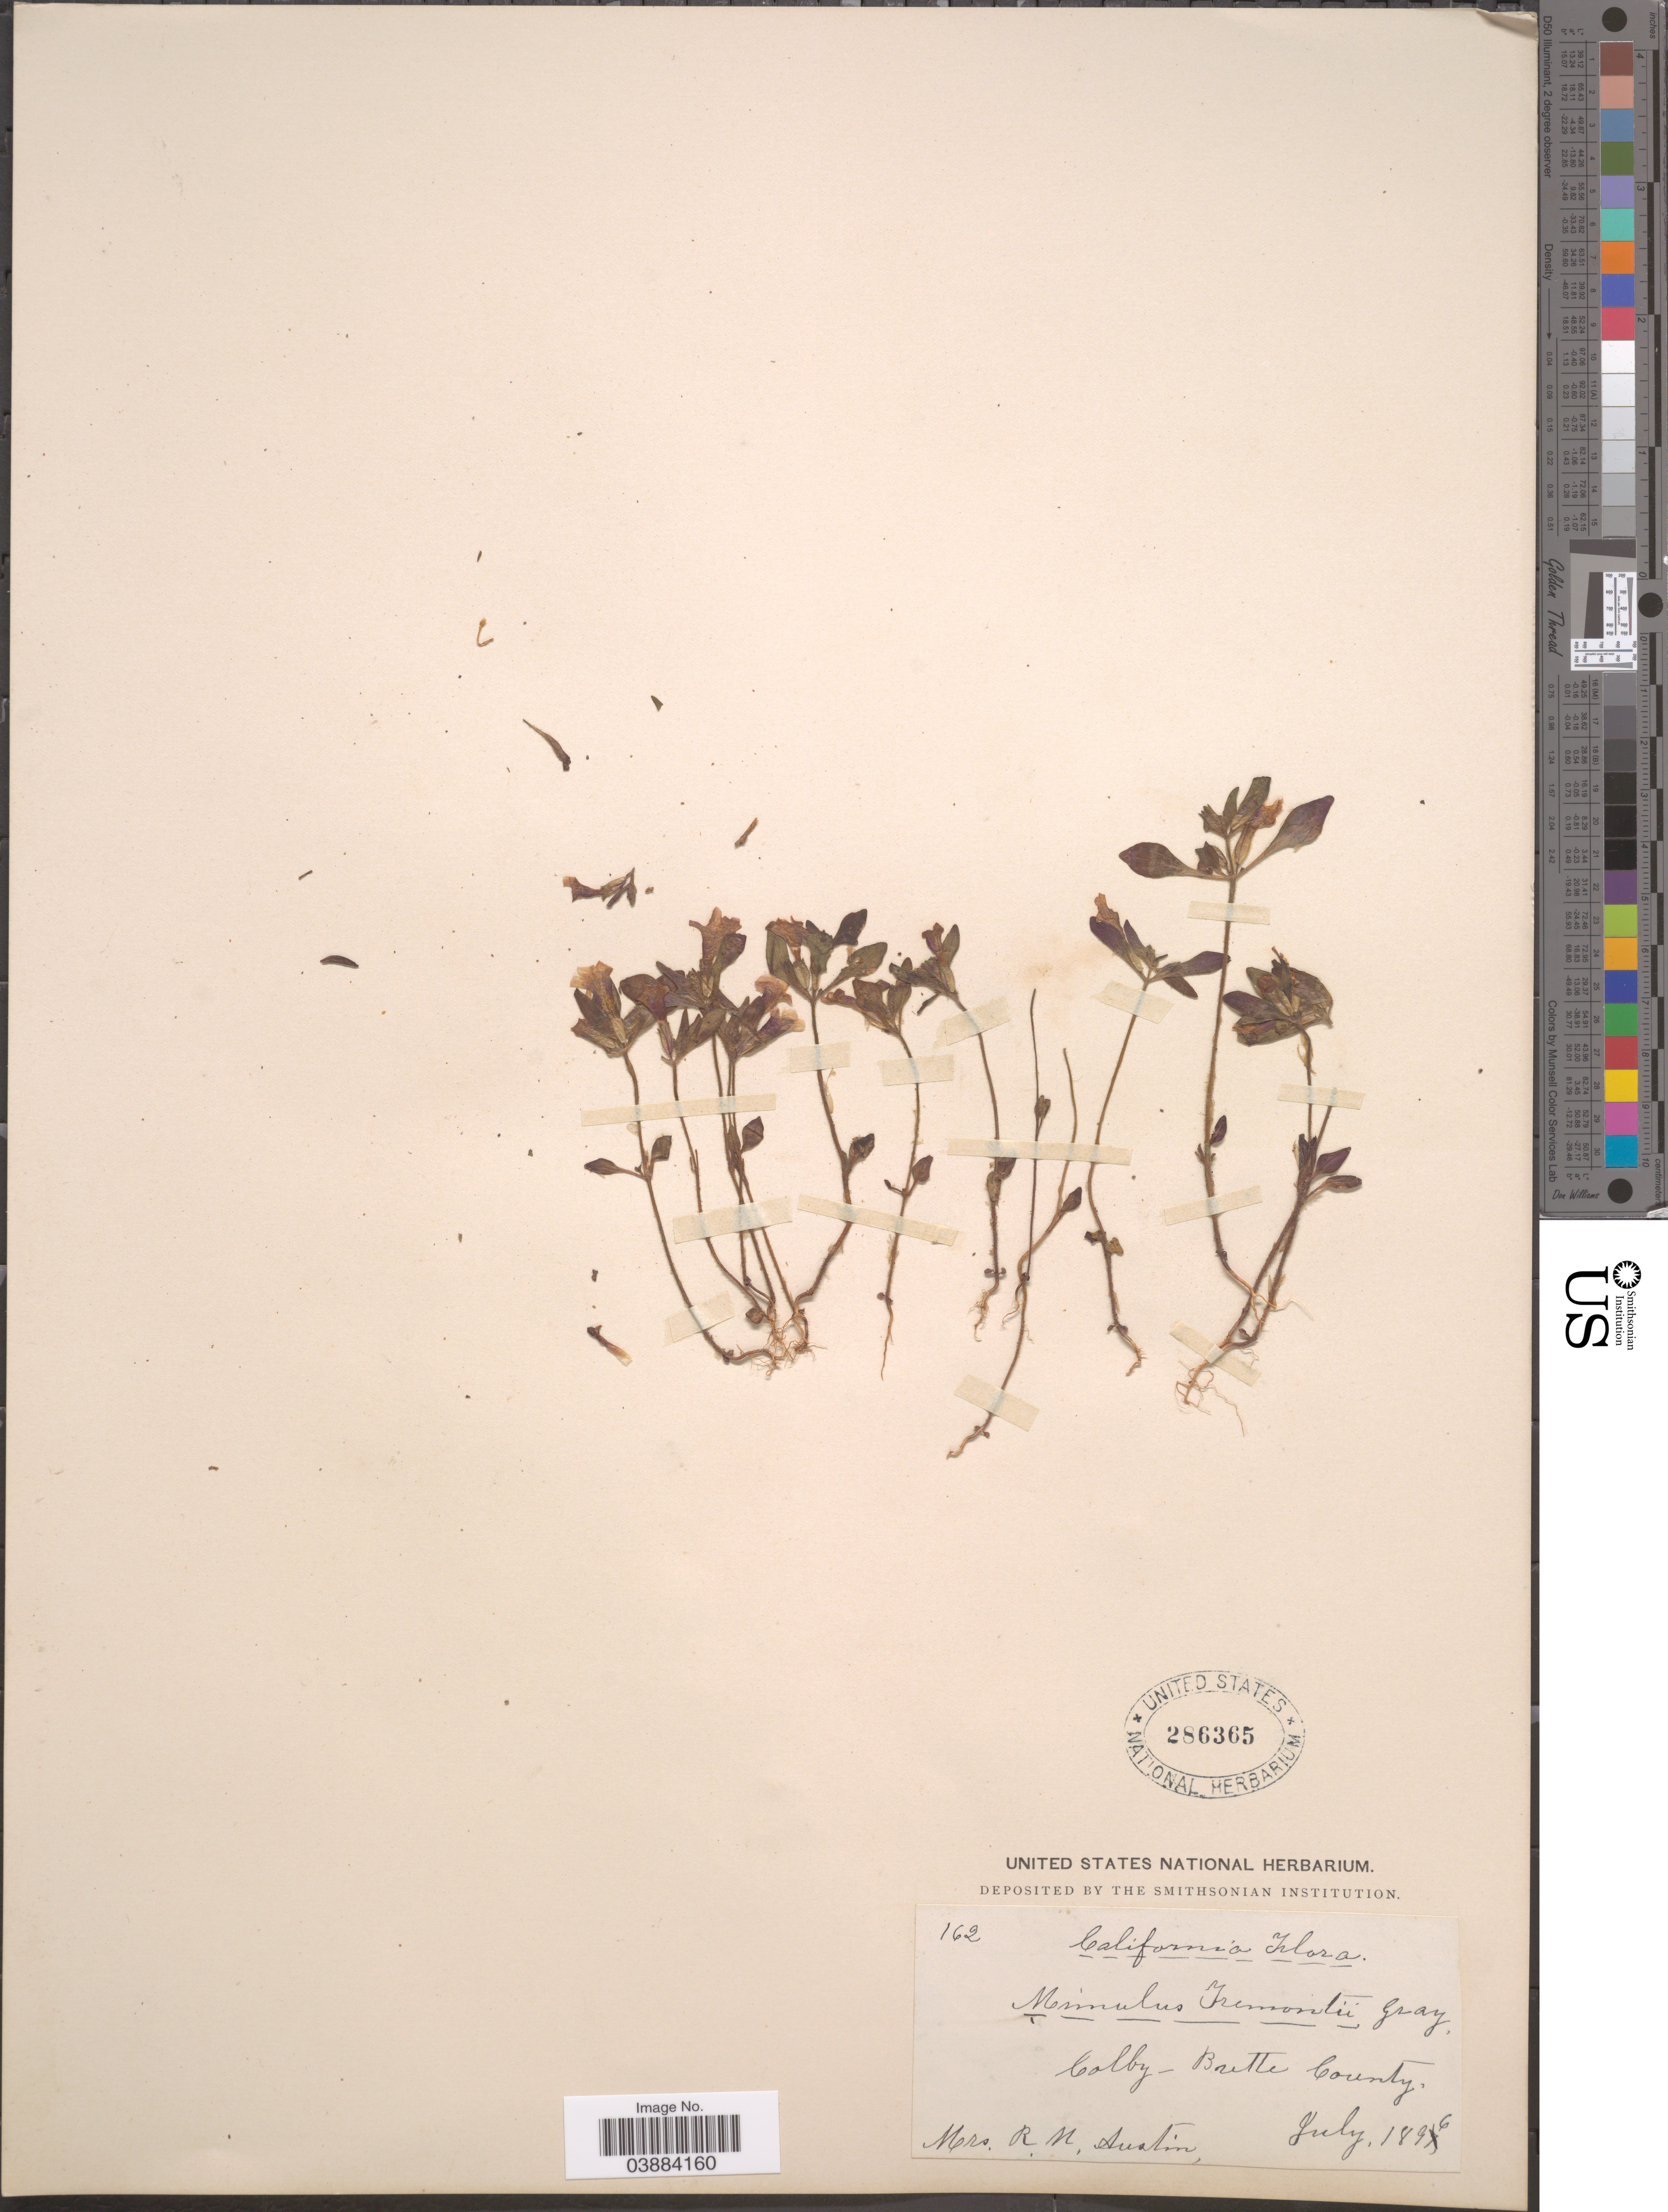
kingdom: Plantae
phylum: Tracheophyta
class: Magnoliopsida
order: Lamiales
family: Phrymaceae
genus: Eunanus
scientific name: Eunanus torreyi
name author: (A. Gray) Greene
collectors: R. Austin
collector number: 162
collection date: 1896-07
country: United States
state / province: California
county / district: Butte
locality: Colby - Butte County.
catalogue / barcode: US 286365